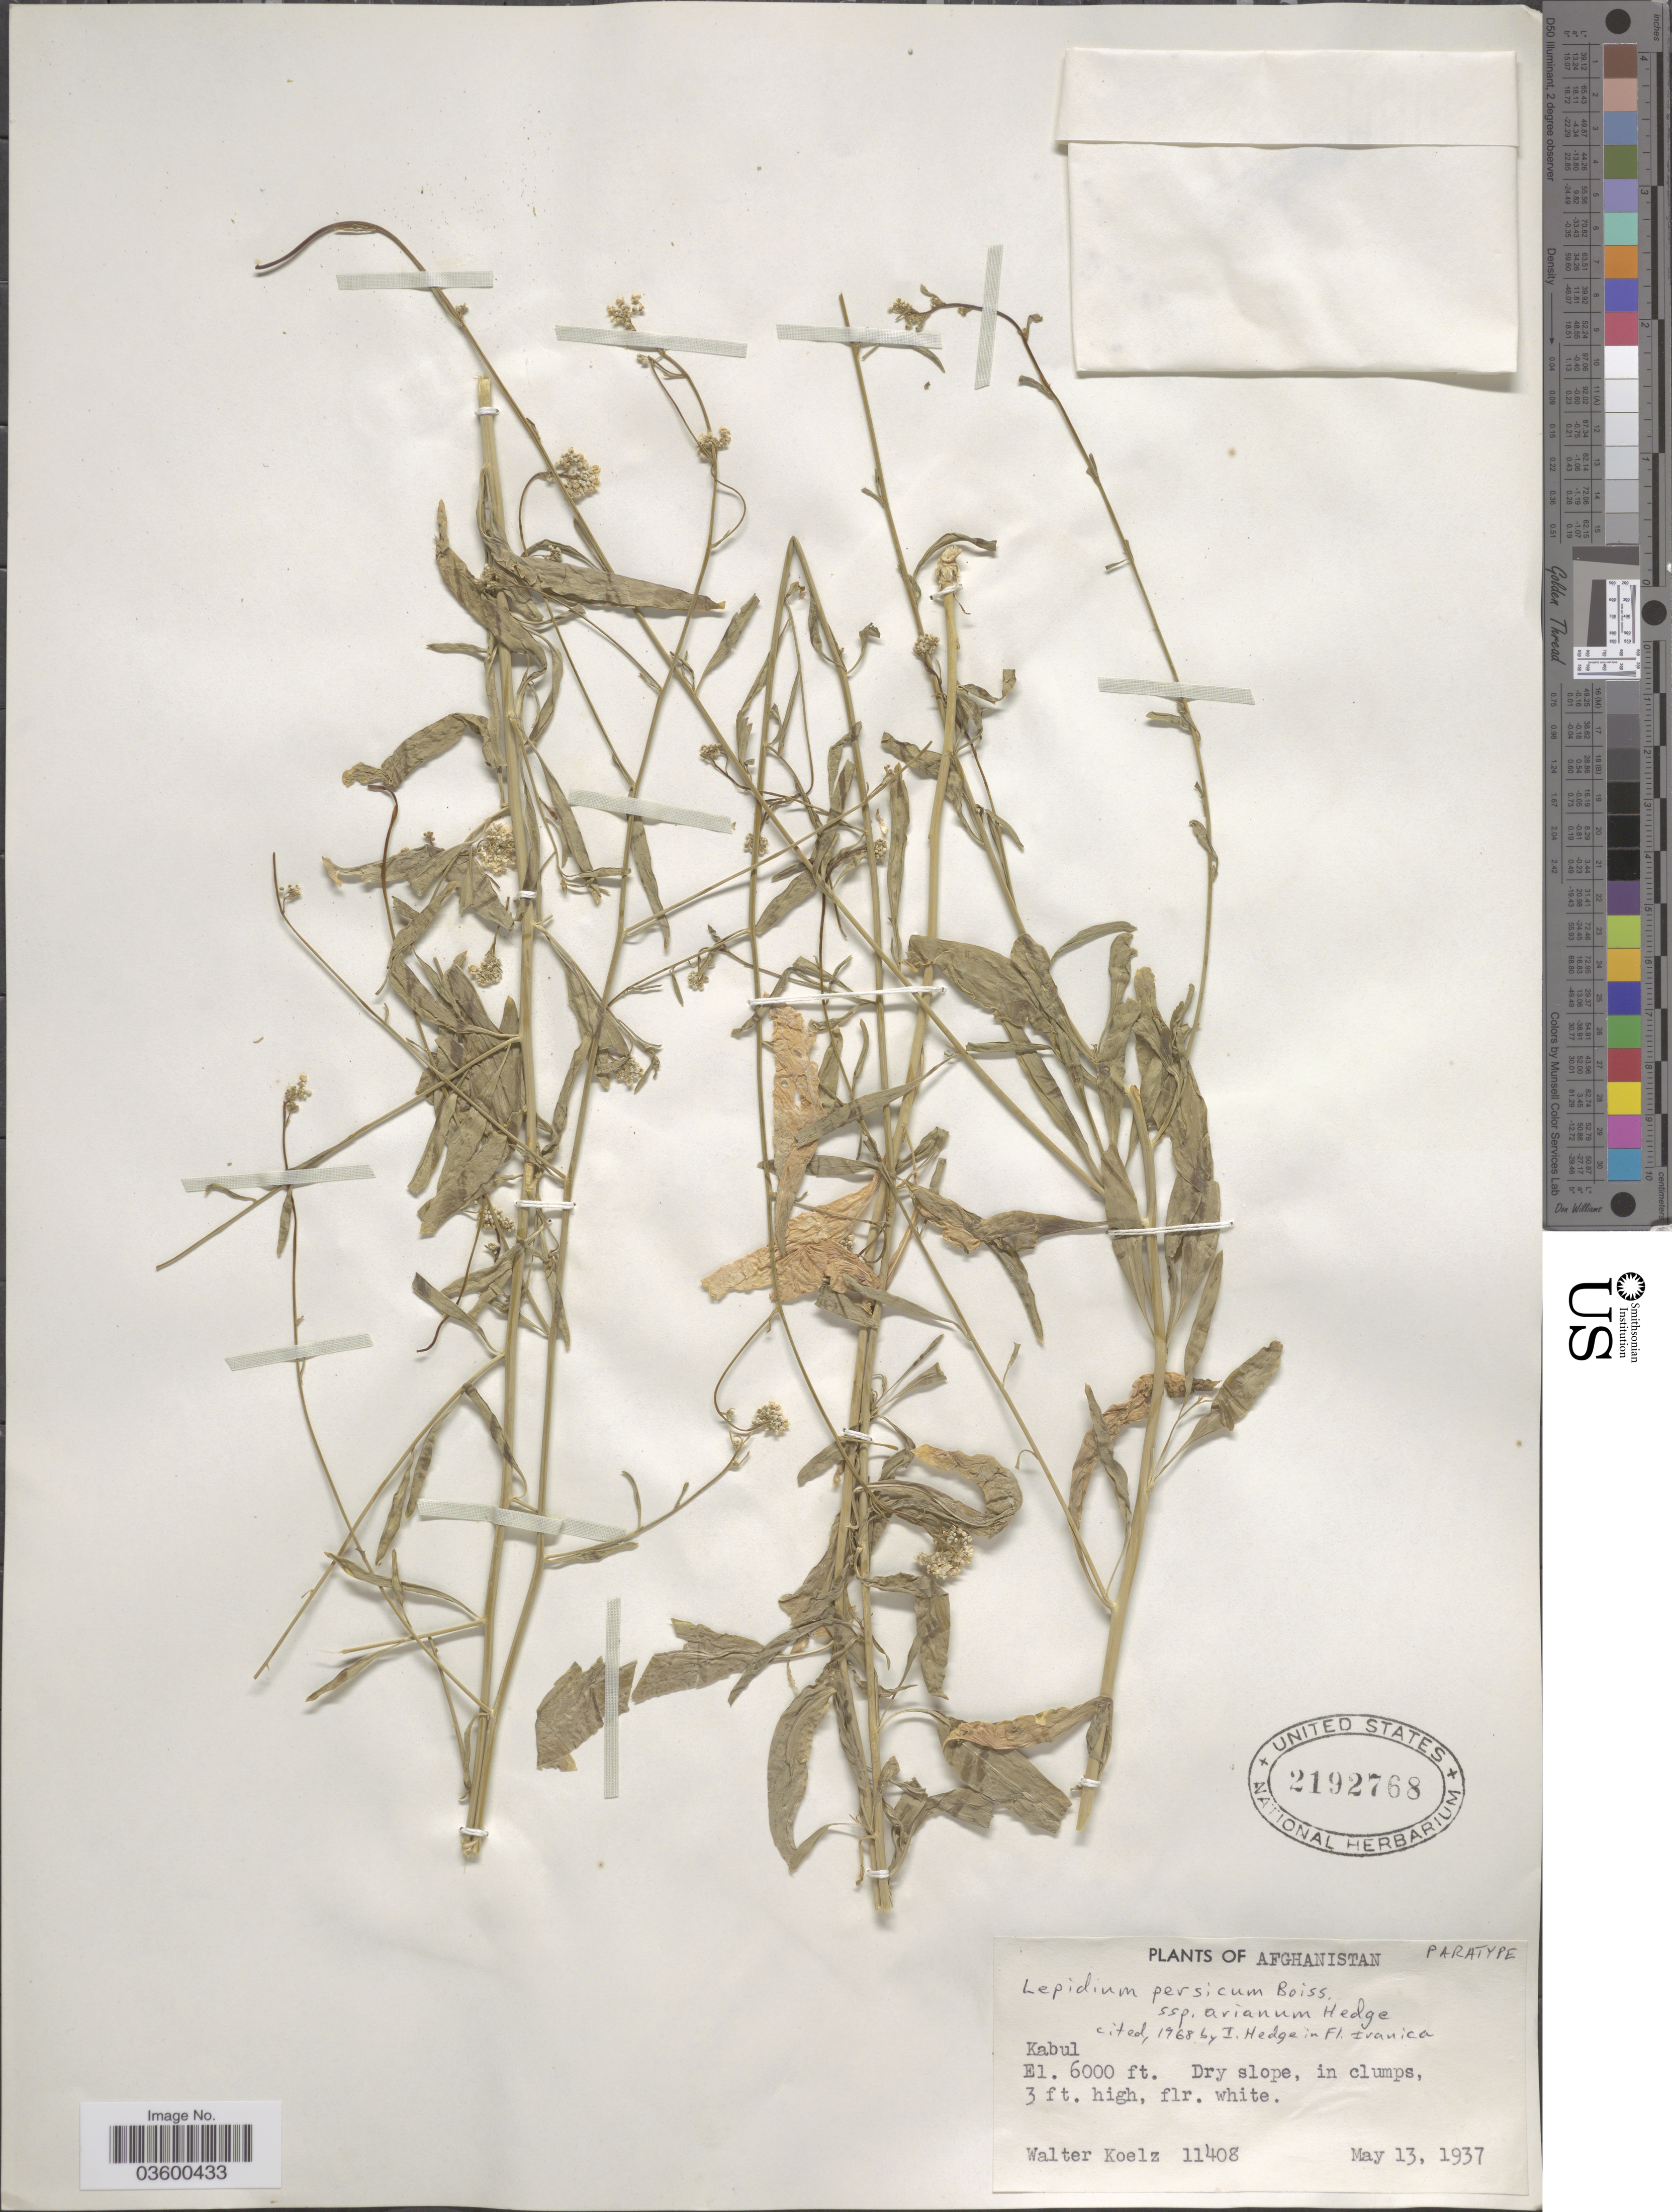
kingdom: Plantae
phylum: Tracheophyta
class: Magnoliopsida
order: Brassicales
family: Brassicaceae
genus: Lepidium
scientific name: Lepidium persicum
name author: Boiss.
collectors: W. N. Koelz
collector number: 11408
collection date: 1937-05-13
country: Afghanistan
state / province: Kabul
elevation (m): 1829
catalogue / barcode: US 2192768